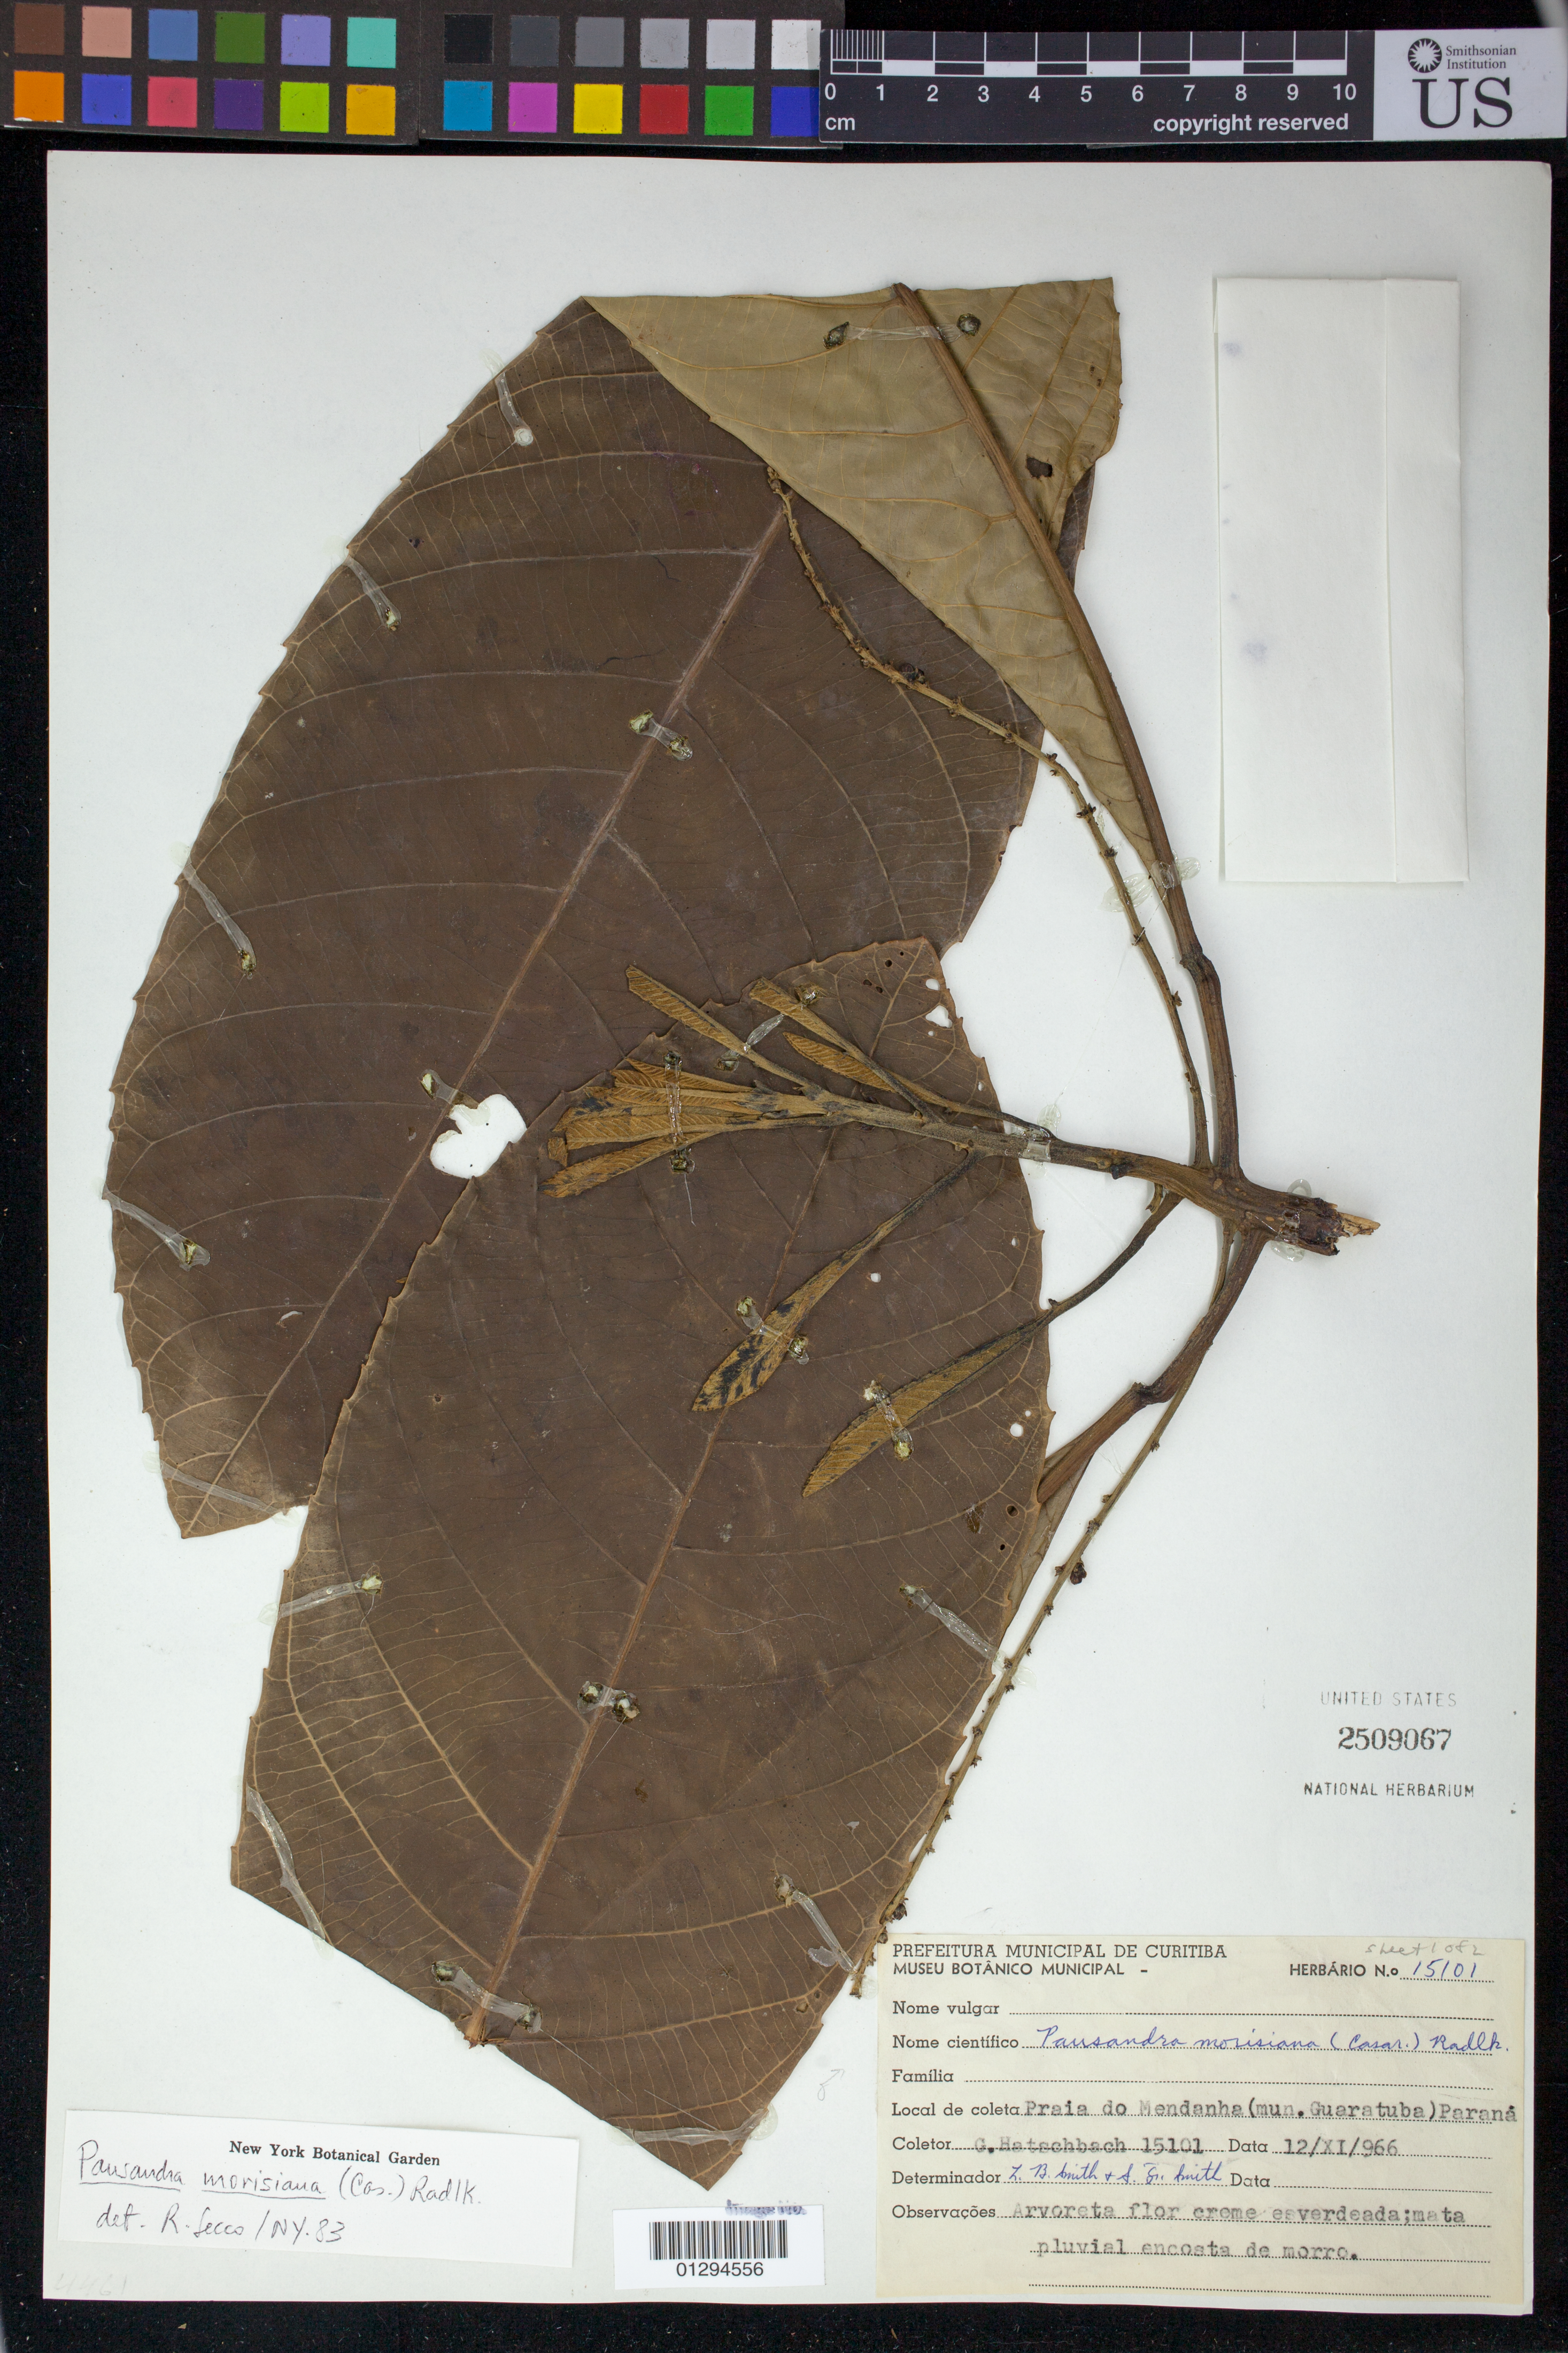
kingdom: Plantae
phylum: Tracheophyta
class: Magnoliopsida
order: Malpighiales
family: Euphorbiaceae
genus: Pausandra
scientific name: Pausandra morisiana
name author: (Casar.) Radlk.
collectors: G. Hatschbach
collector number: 15101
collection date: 1966-11-12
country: Brazil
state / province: Parana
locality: Praia do Mendanha (mun. Guaratuba)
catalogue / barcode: US 2509067